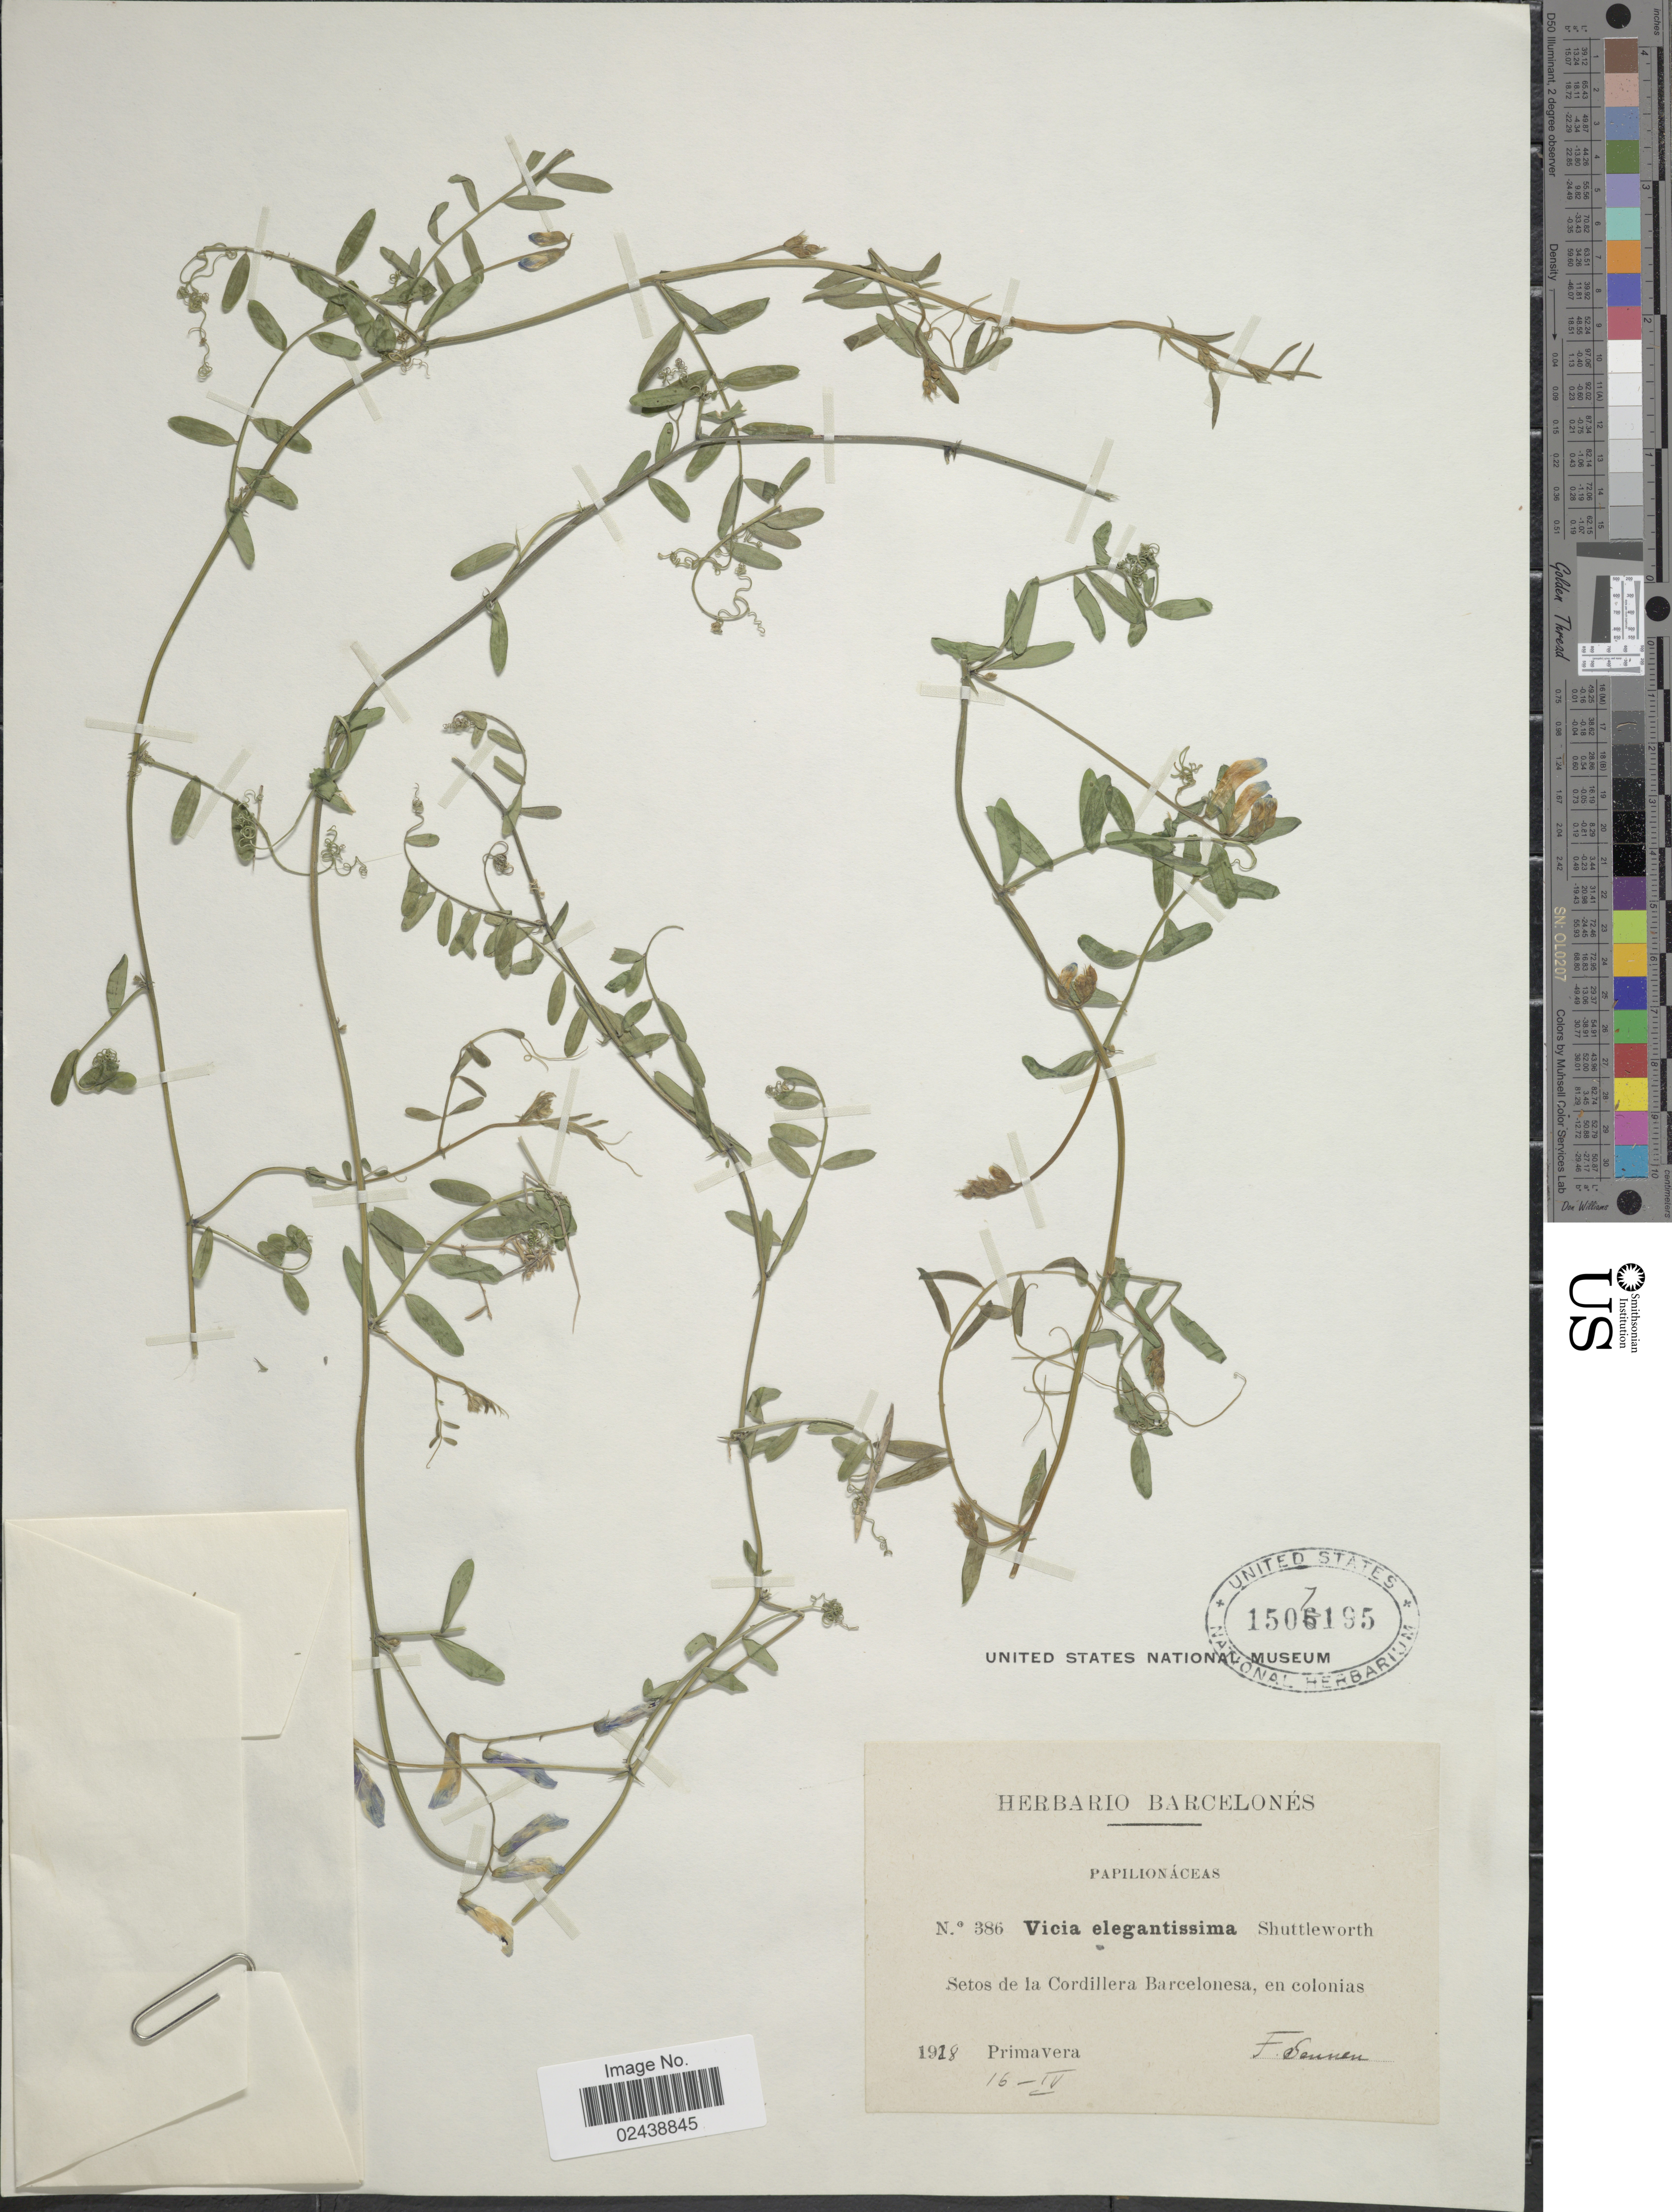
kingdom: Plantae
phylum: Tracheophyta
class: Magnoliopsida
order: Fabales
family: Fabaceae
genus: Vicia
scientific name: Vicia elegantissima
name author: Shuttlew.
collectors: E. Sennen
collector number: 386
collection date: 1918-04-16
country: Spain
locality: Papilionaceas. Setos de la Cordileera Barcelonesa, en colonias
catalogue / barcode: US 1507195